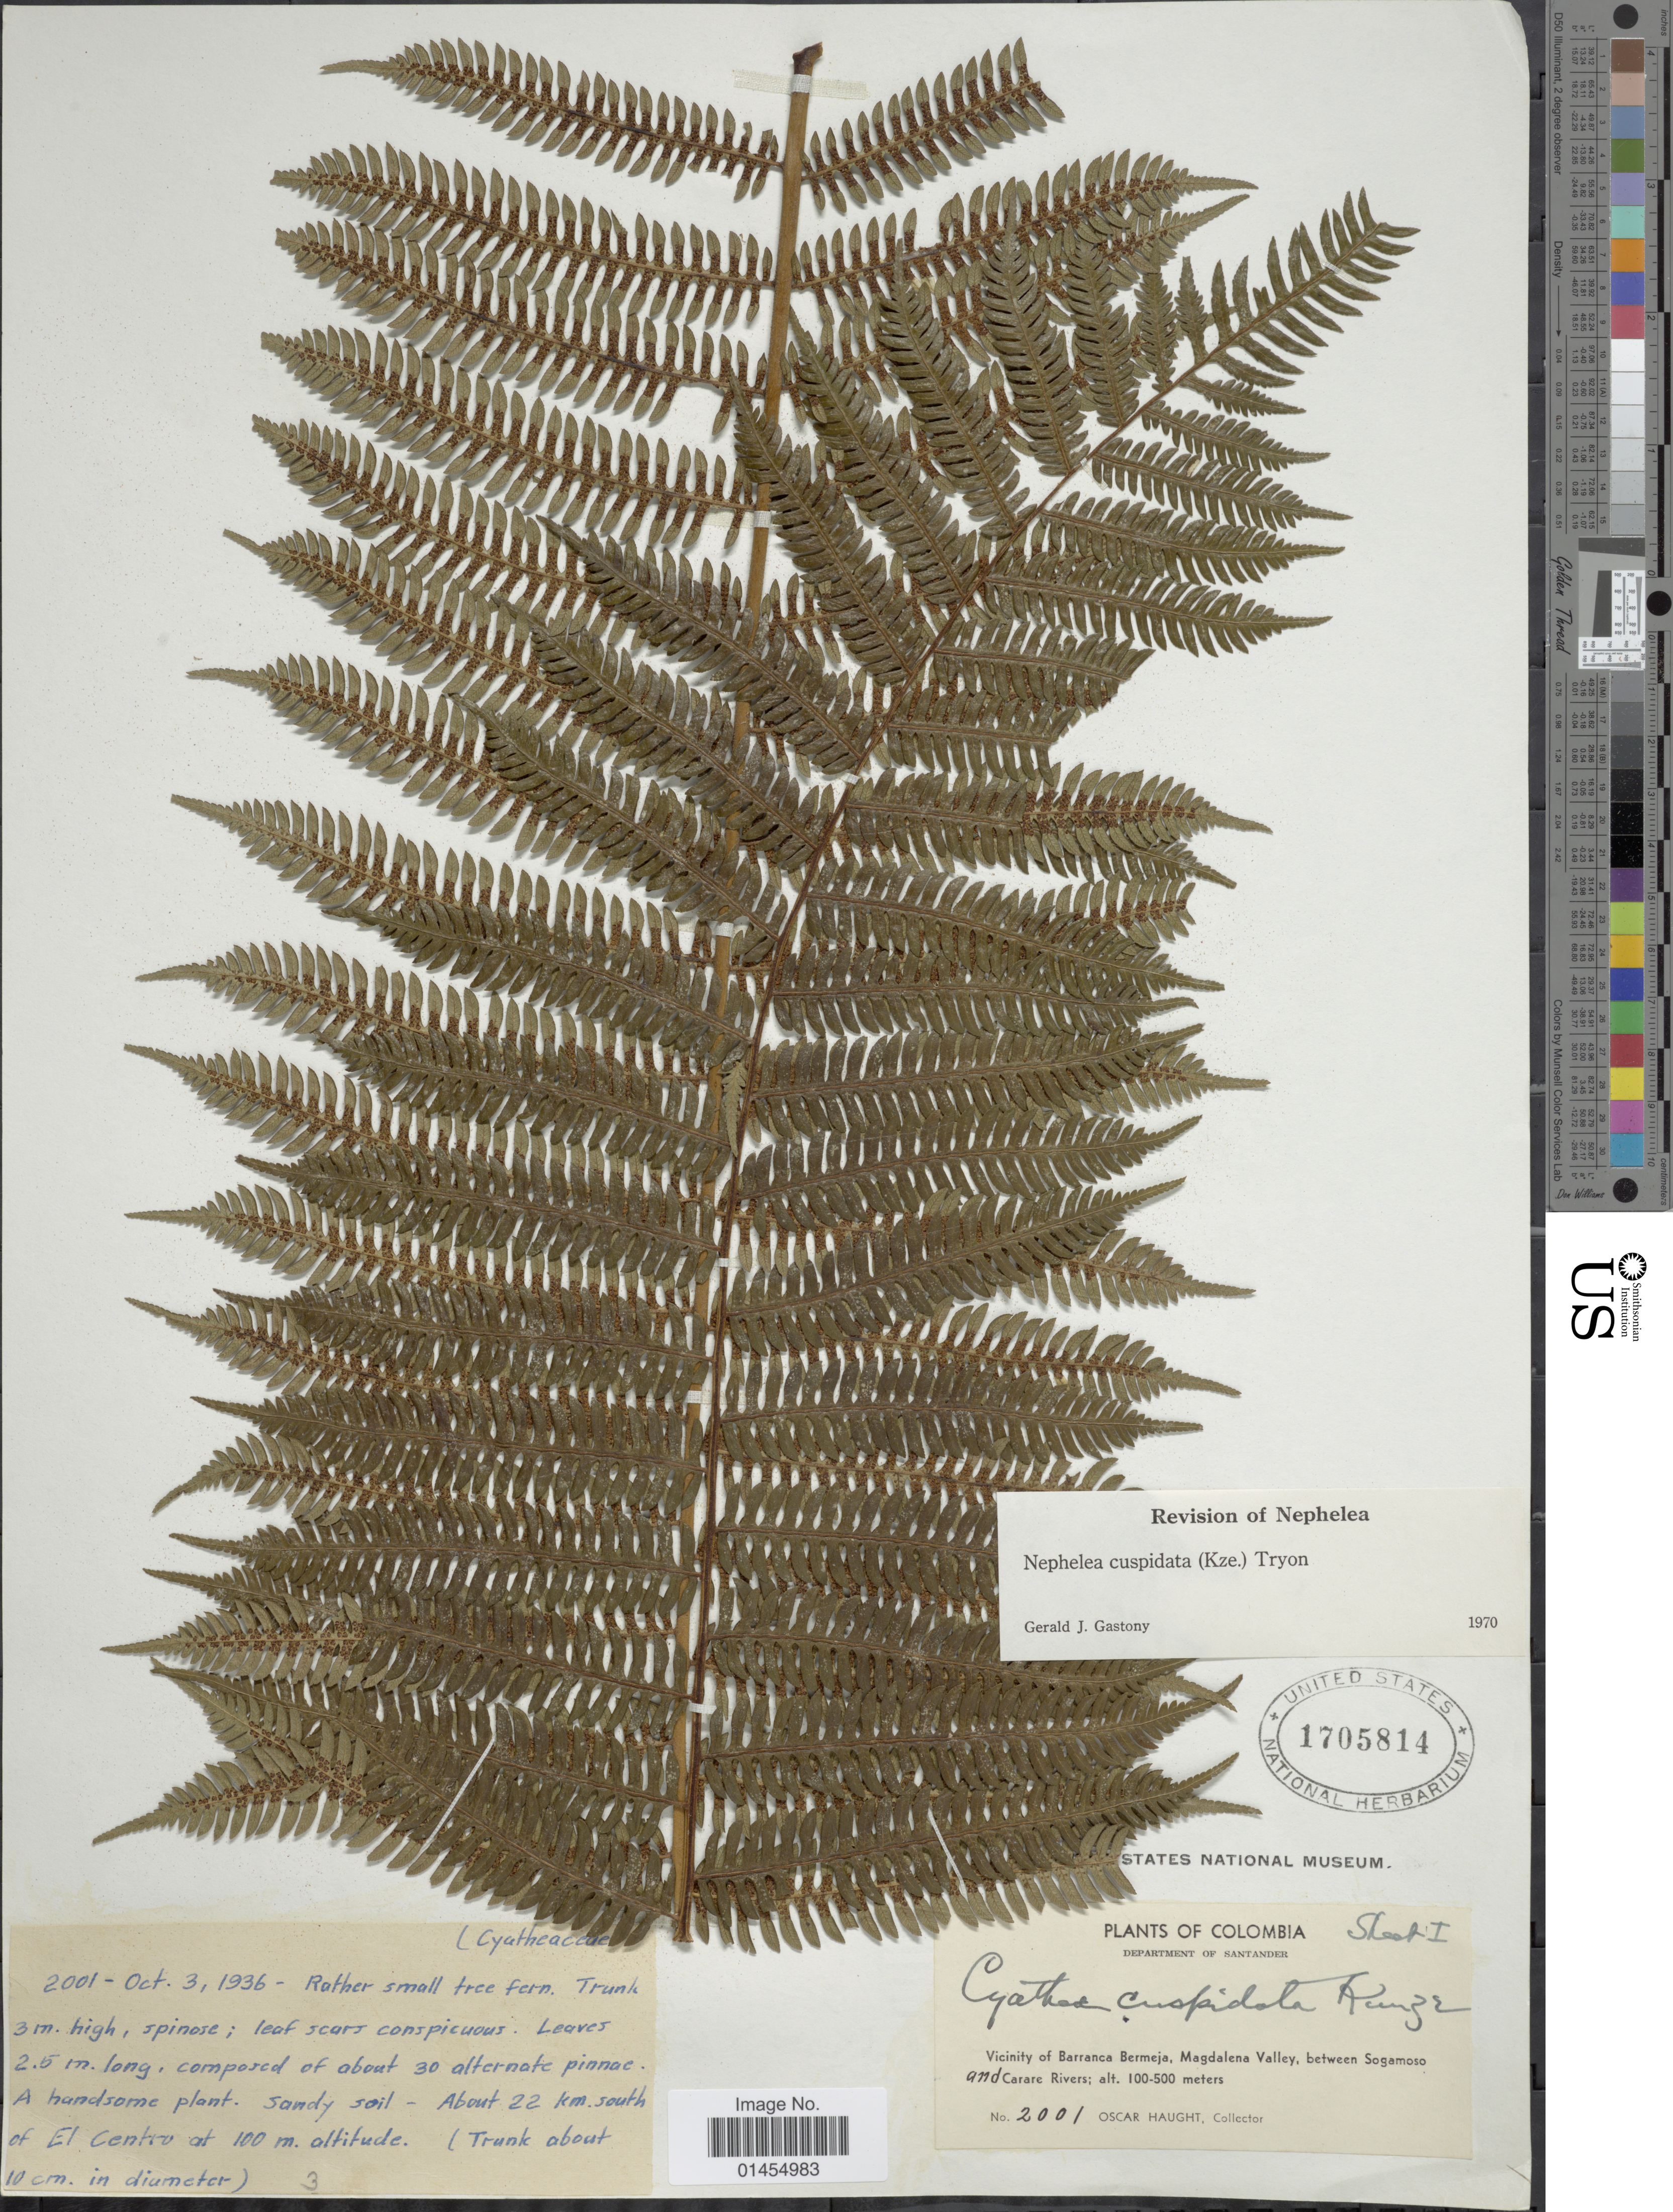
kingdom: Plantae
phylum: Tracheophyta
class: Polypodiopsida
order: Cyatheales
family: Cyatheaceae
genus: Alsophila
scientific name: Alsophila cuspidata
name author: (Kunze) D.S. Conant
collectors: O. L. Haught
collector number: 2001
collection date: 1936-10-03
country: Colombia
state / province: Santander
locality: Vicinity of Barranca Bermeja, Magdalena Valley, between Sogamoso and Carare Rivers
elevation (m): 100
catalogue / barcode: US 1705814